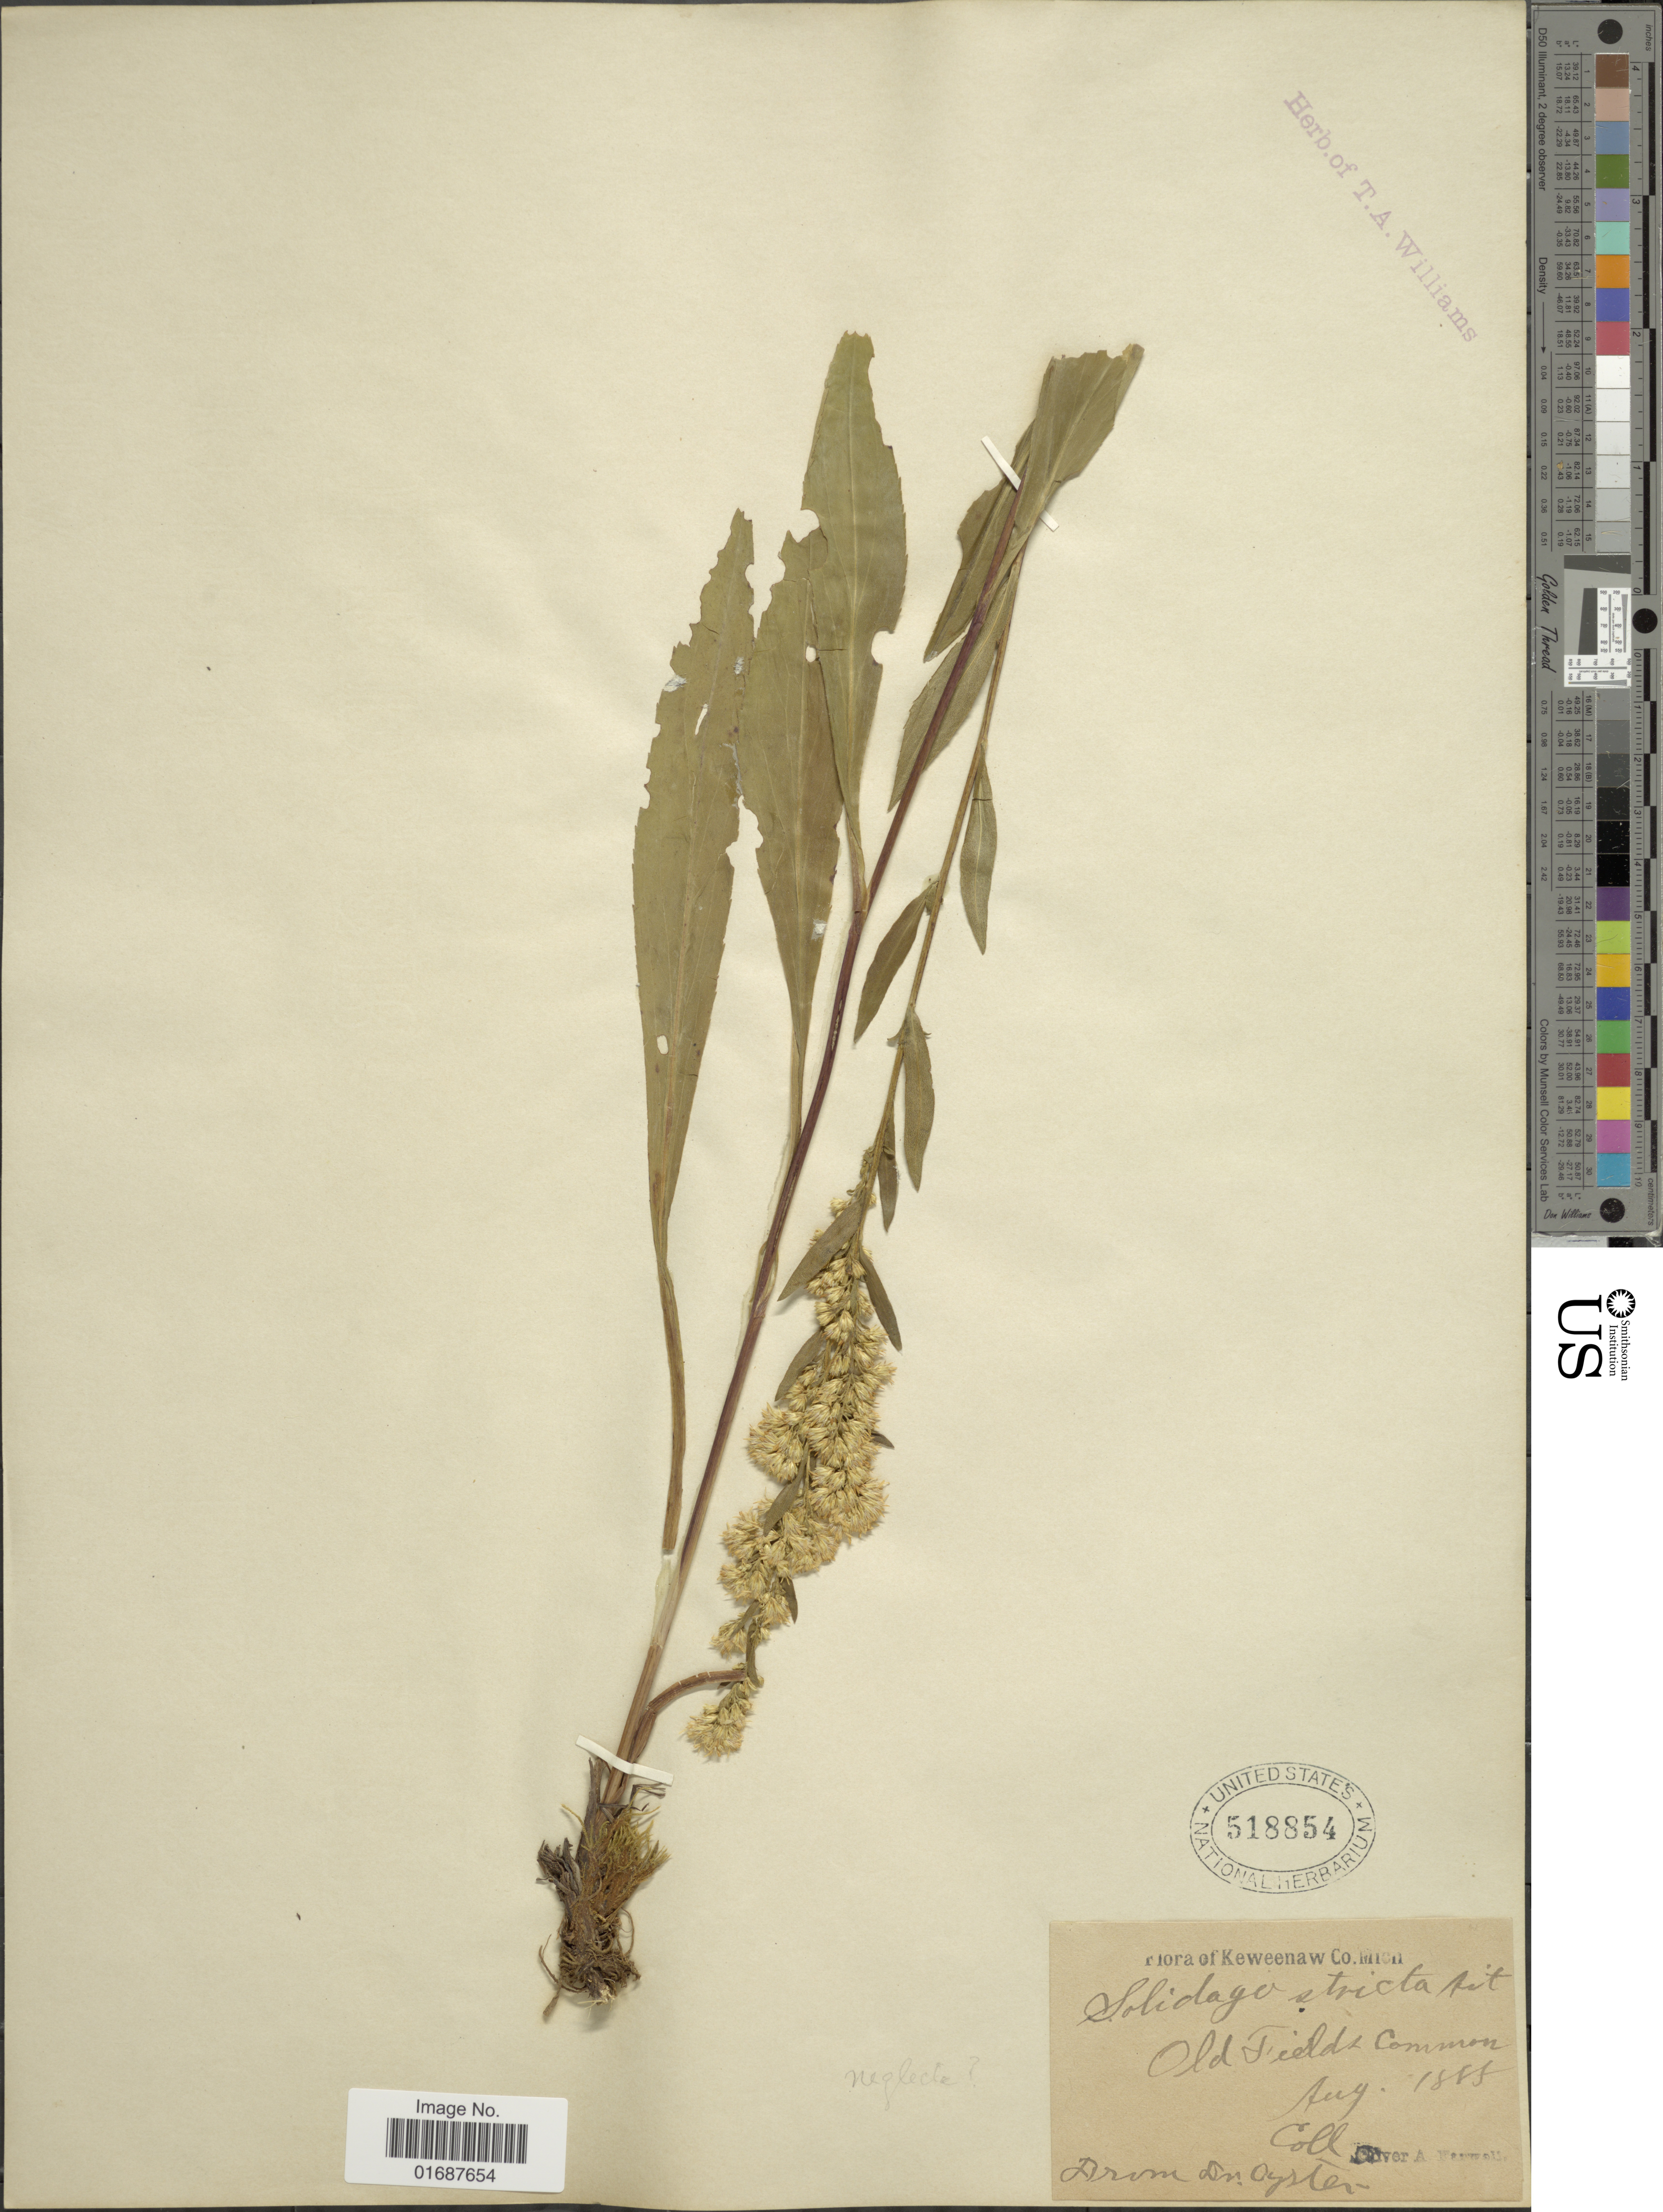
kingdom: Plantae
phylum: Tracheophyta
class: Magnoliopsida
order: Asterales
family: Asteraceae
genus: Solidago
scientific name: Solidago stricta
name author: Aiton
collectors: O. Farwell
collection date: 1888-08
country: United States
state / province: Michigan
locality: Keweenaw Co. Old Fields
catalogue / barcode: US 518854